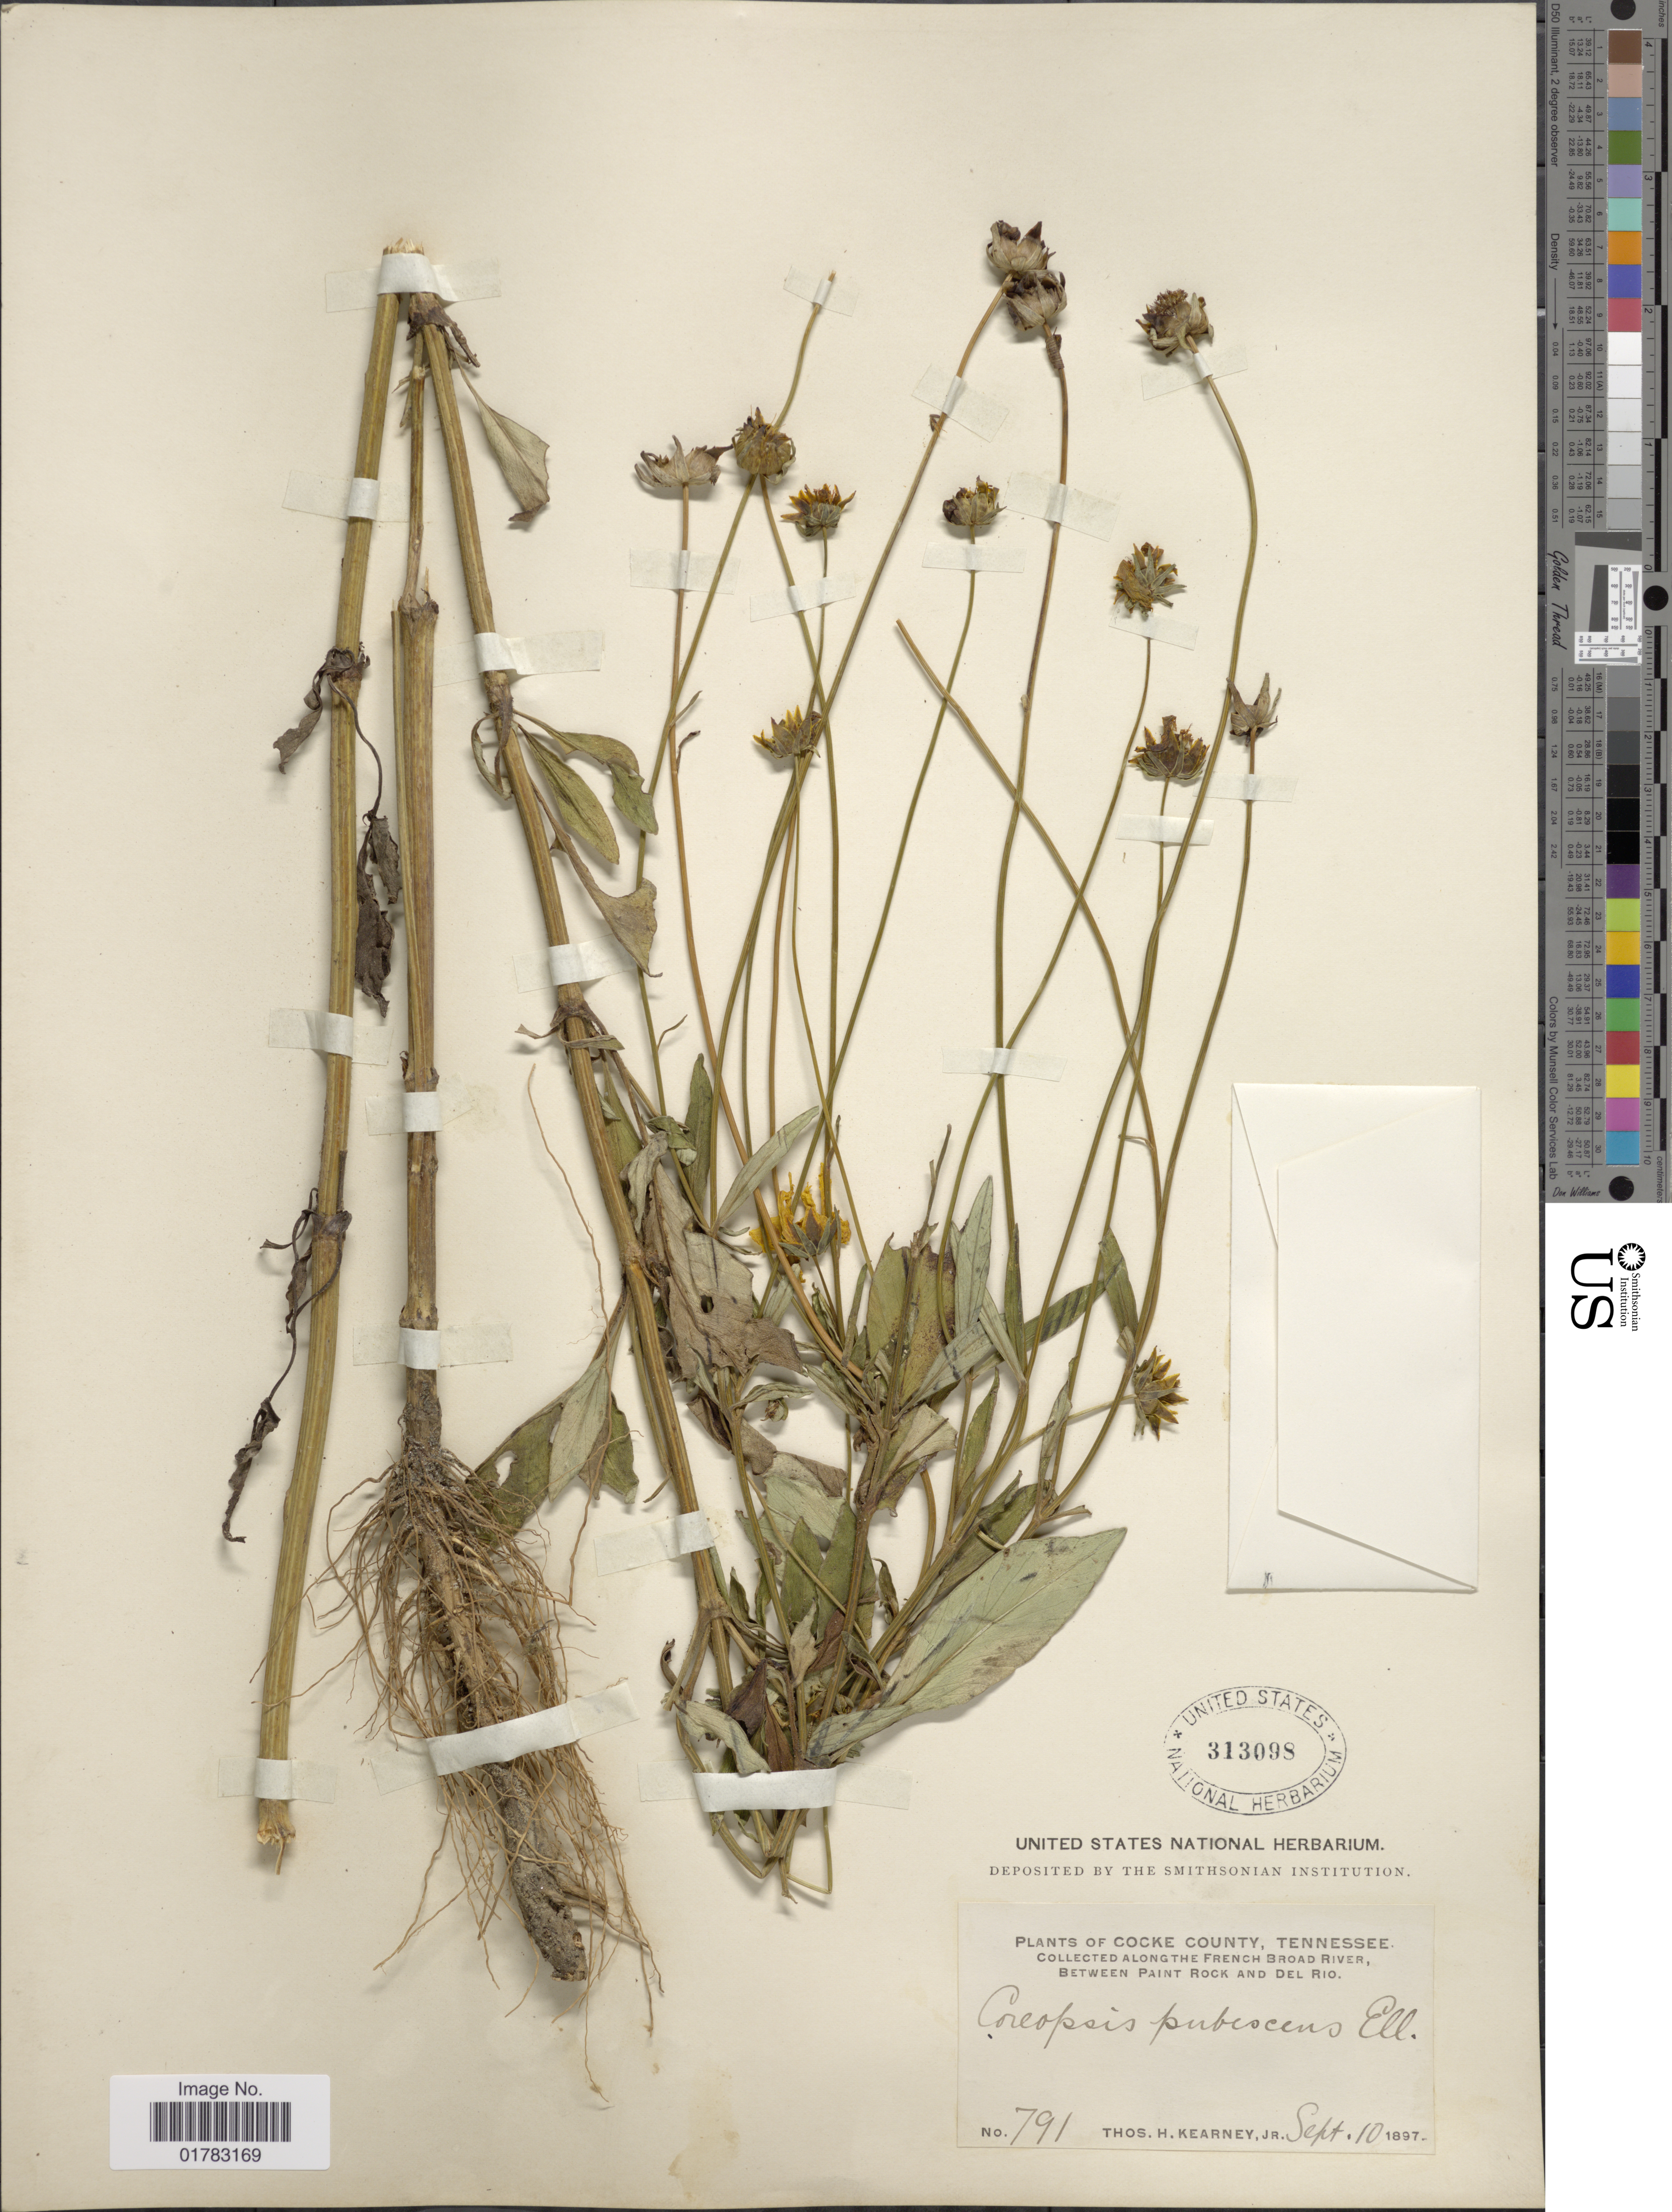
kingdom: Plantae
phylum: Tracheophyta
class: Magnoliopsida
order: Asterales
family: Asteraceae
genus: Coreopsis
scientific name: Coreopsis pubescens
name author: Elliott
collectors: T. H. Kearney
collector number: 791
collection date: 1897-09-10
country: United States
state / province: Tennessee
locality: Cocke County, along the French Broad River, between Paint Rock and Del Rio.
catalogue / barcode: US 313098